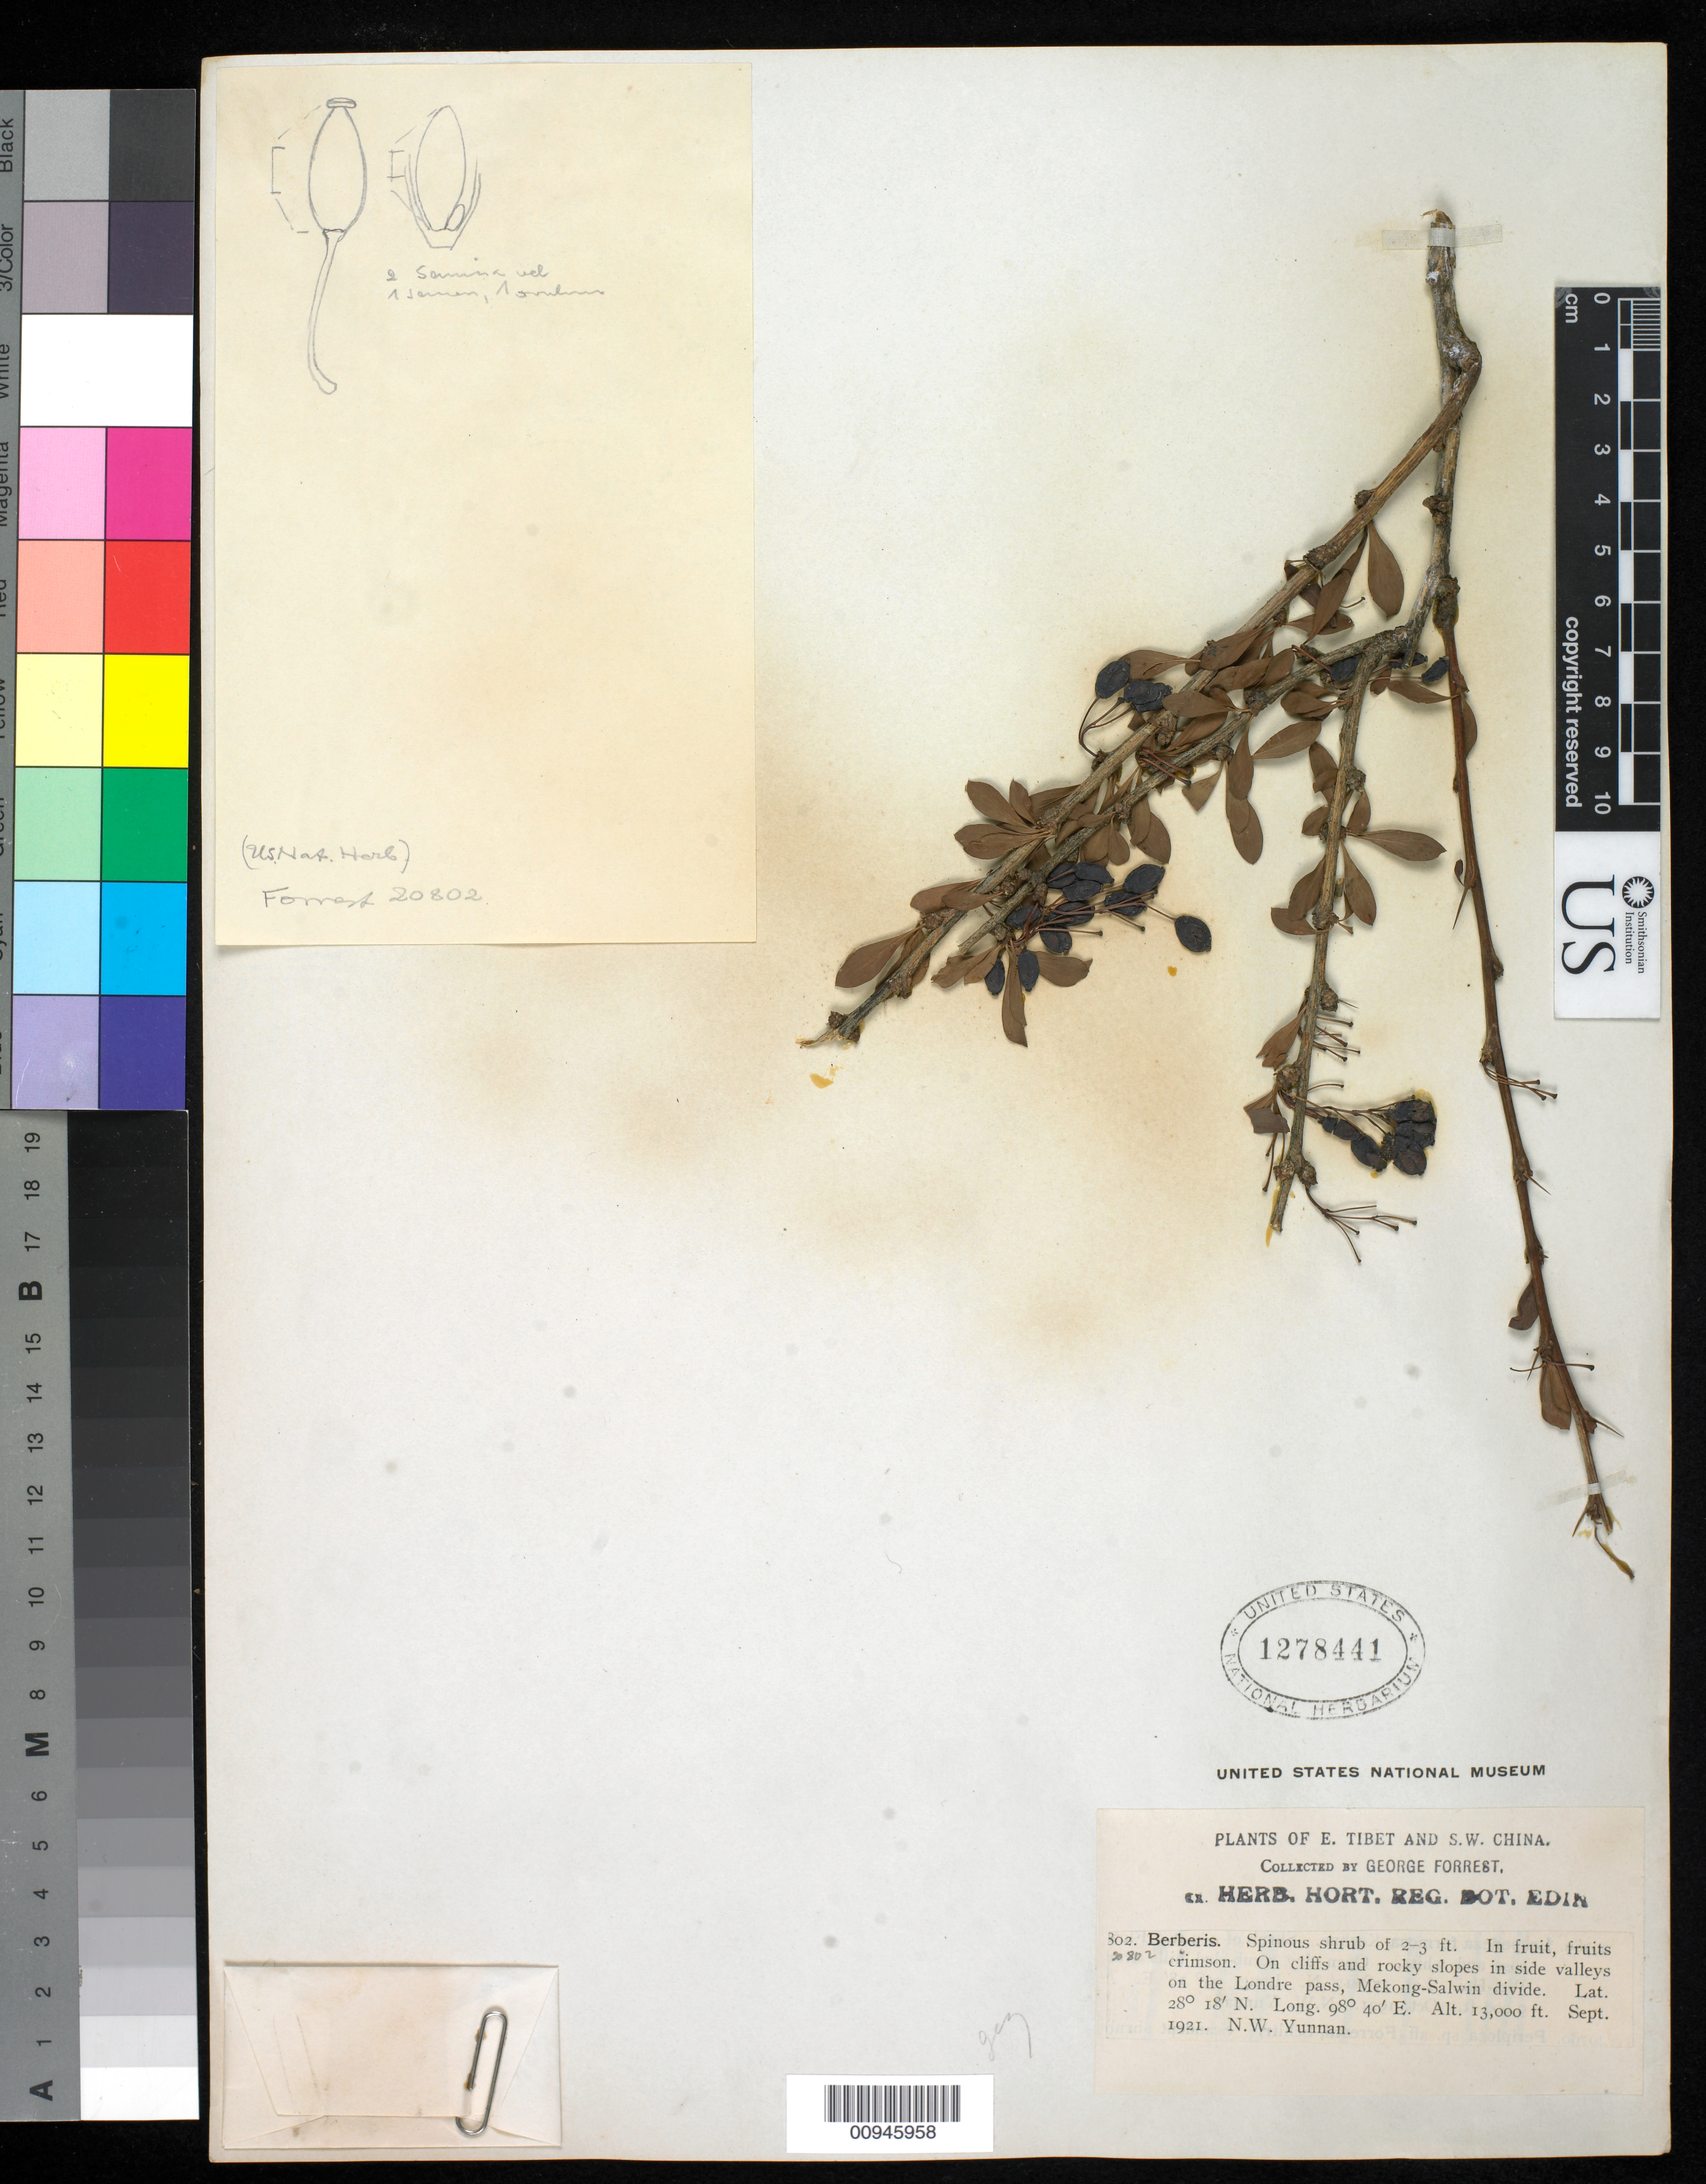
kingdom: Plantae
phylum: Tracheophyta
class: Magnoliopsida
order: Ranunculales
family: Berberidaceae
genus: Berberis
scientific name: Berberis sp.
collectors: G. Forrest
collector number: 302***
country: China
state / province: Yunnan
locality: Londre Pass, Mekong-Salwin divide.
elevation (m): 3962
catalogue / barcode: US 1278441